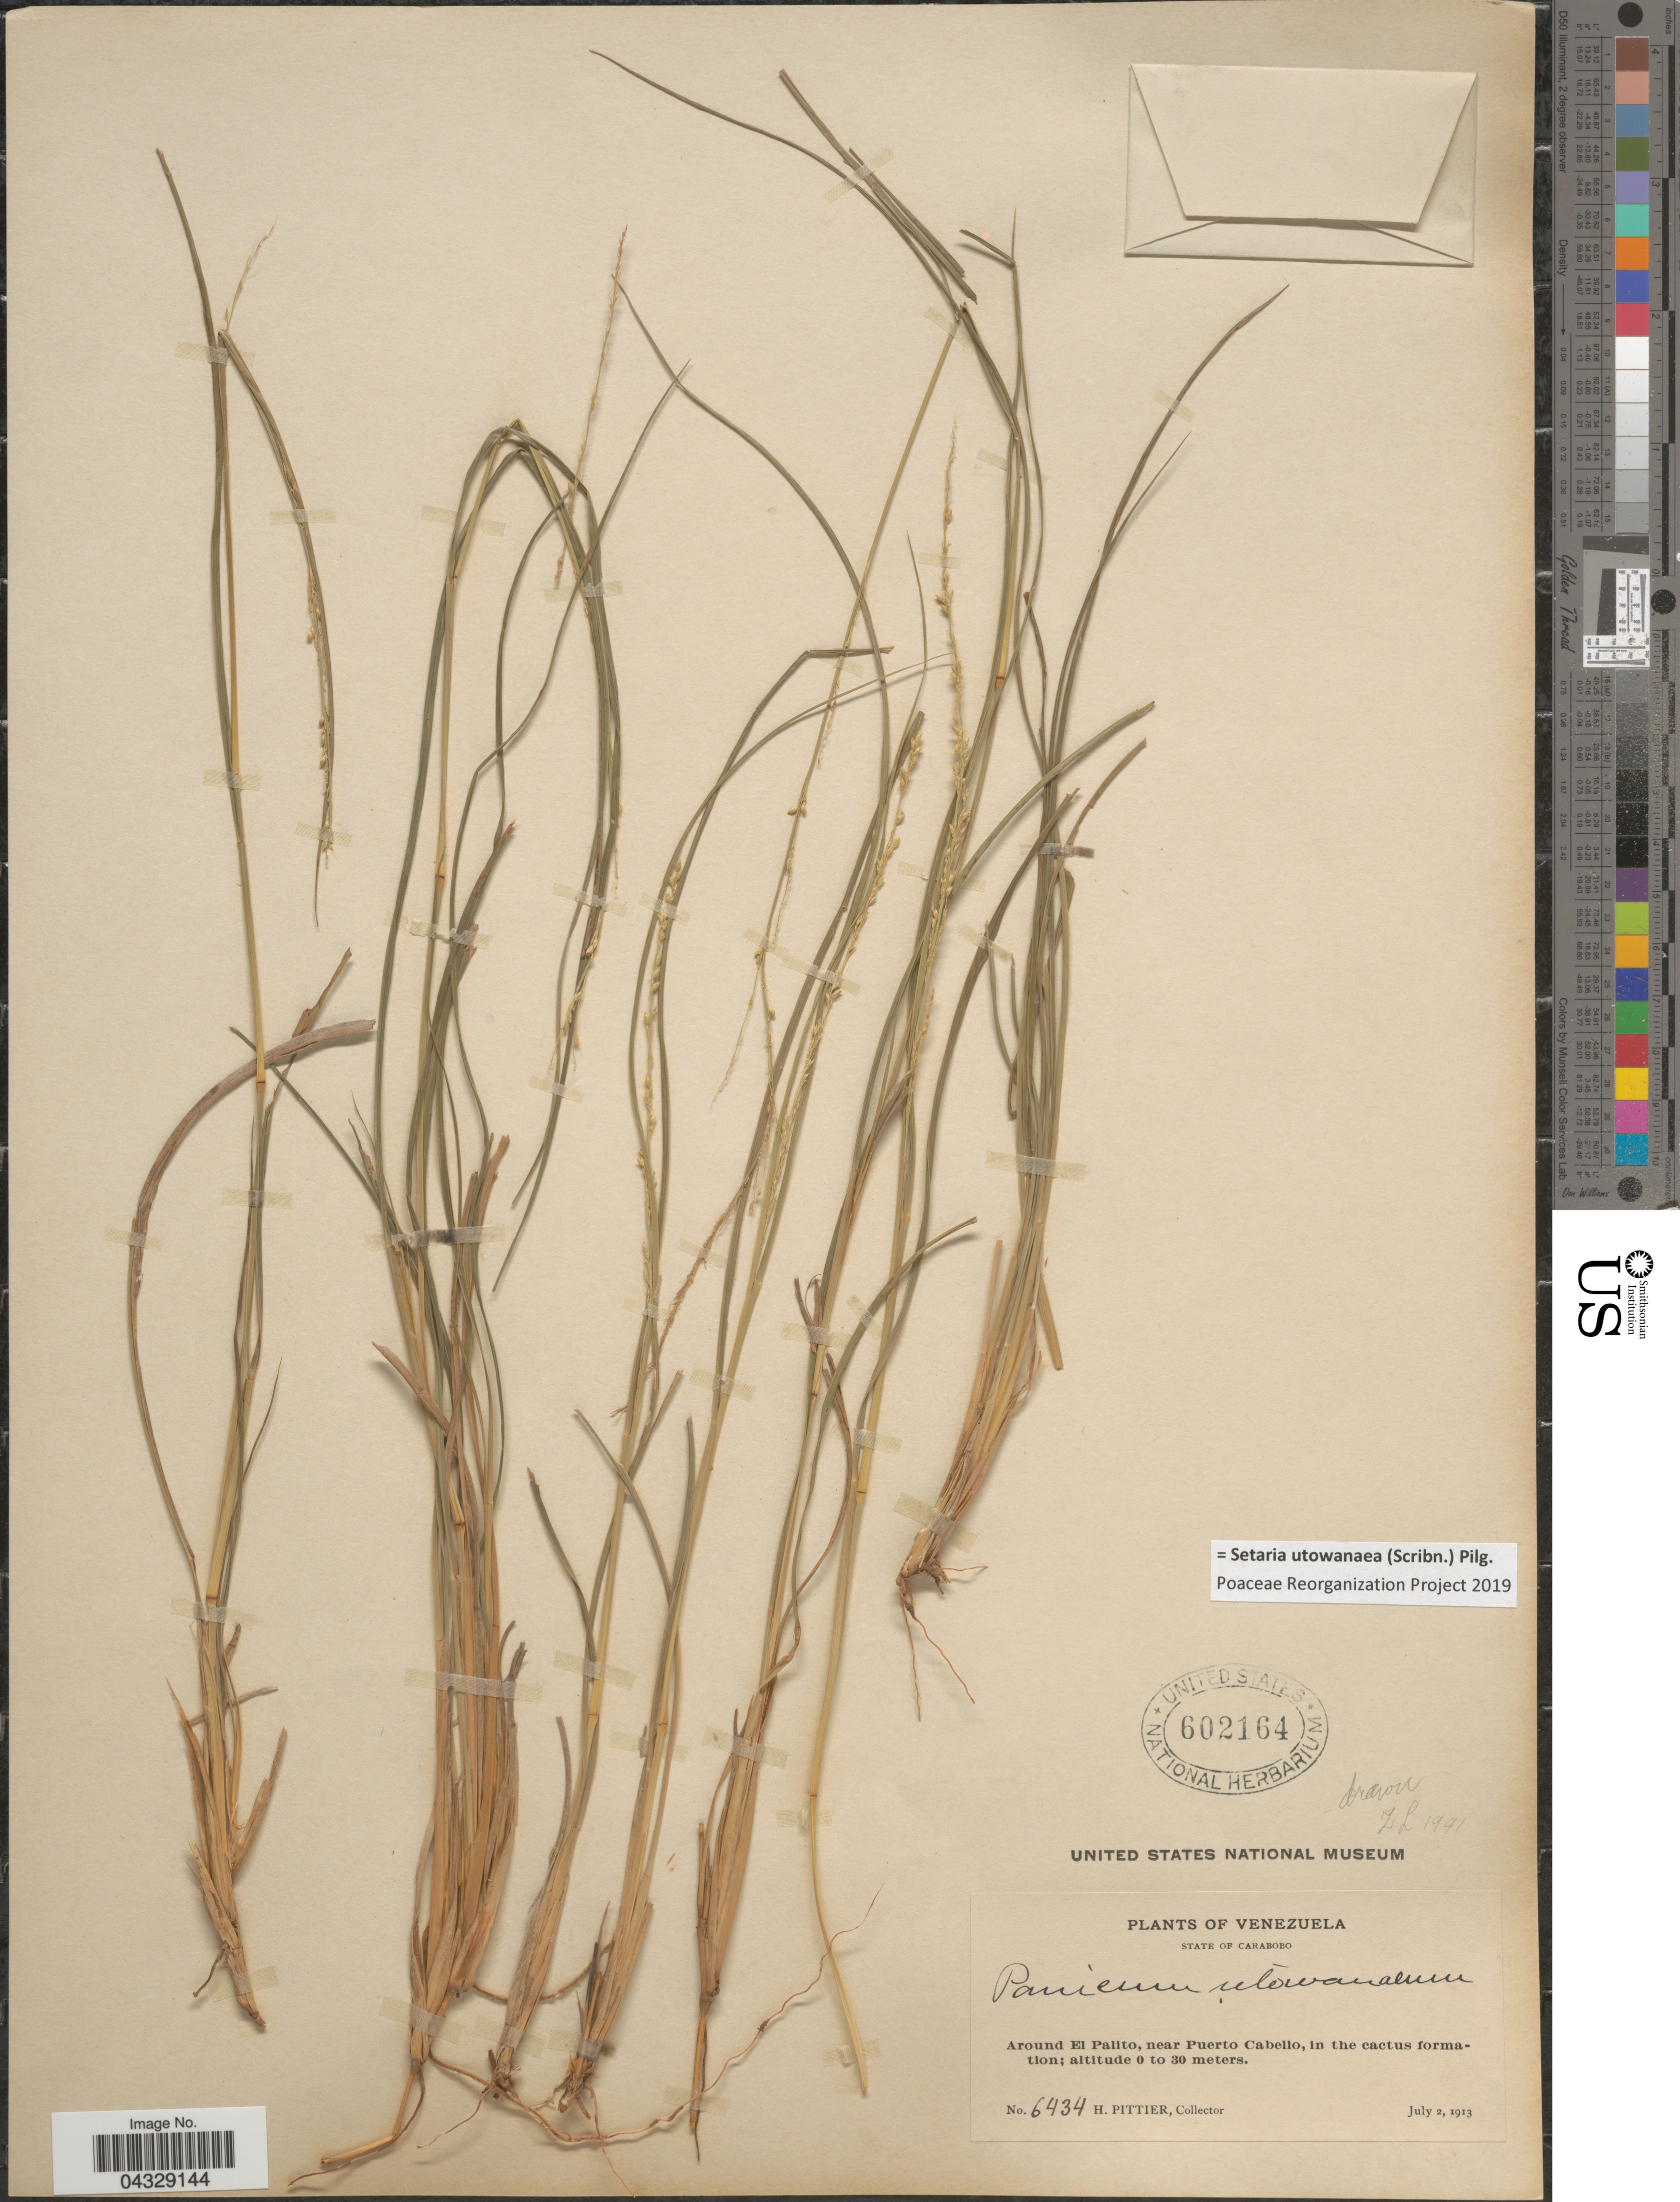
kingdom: Plantae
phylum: Tracheophyta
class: Liliopsida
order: Poales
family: Poaceae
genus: Setaria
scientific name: Setaria utowanaea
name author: (Scribn.) Pilg.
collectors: H. F. Pittier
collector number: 6434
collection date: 1913-07-02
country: Venezuela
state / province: Carabobo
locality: Around El Palito, near Puerto Cabello, in the cactus formation.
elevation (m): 0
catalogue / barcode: US 602164